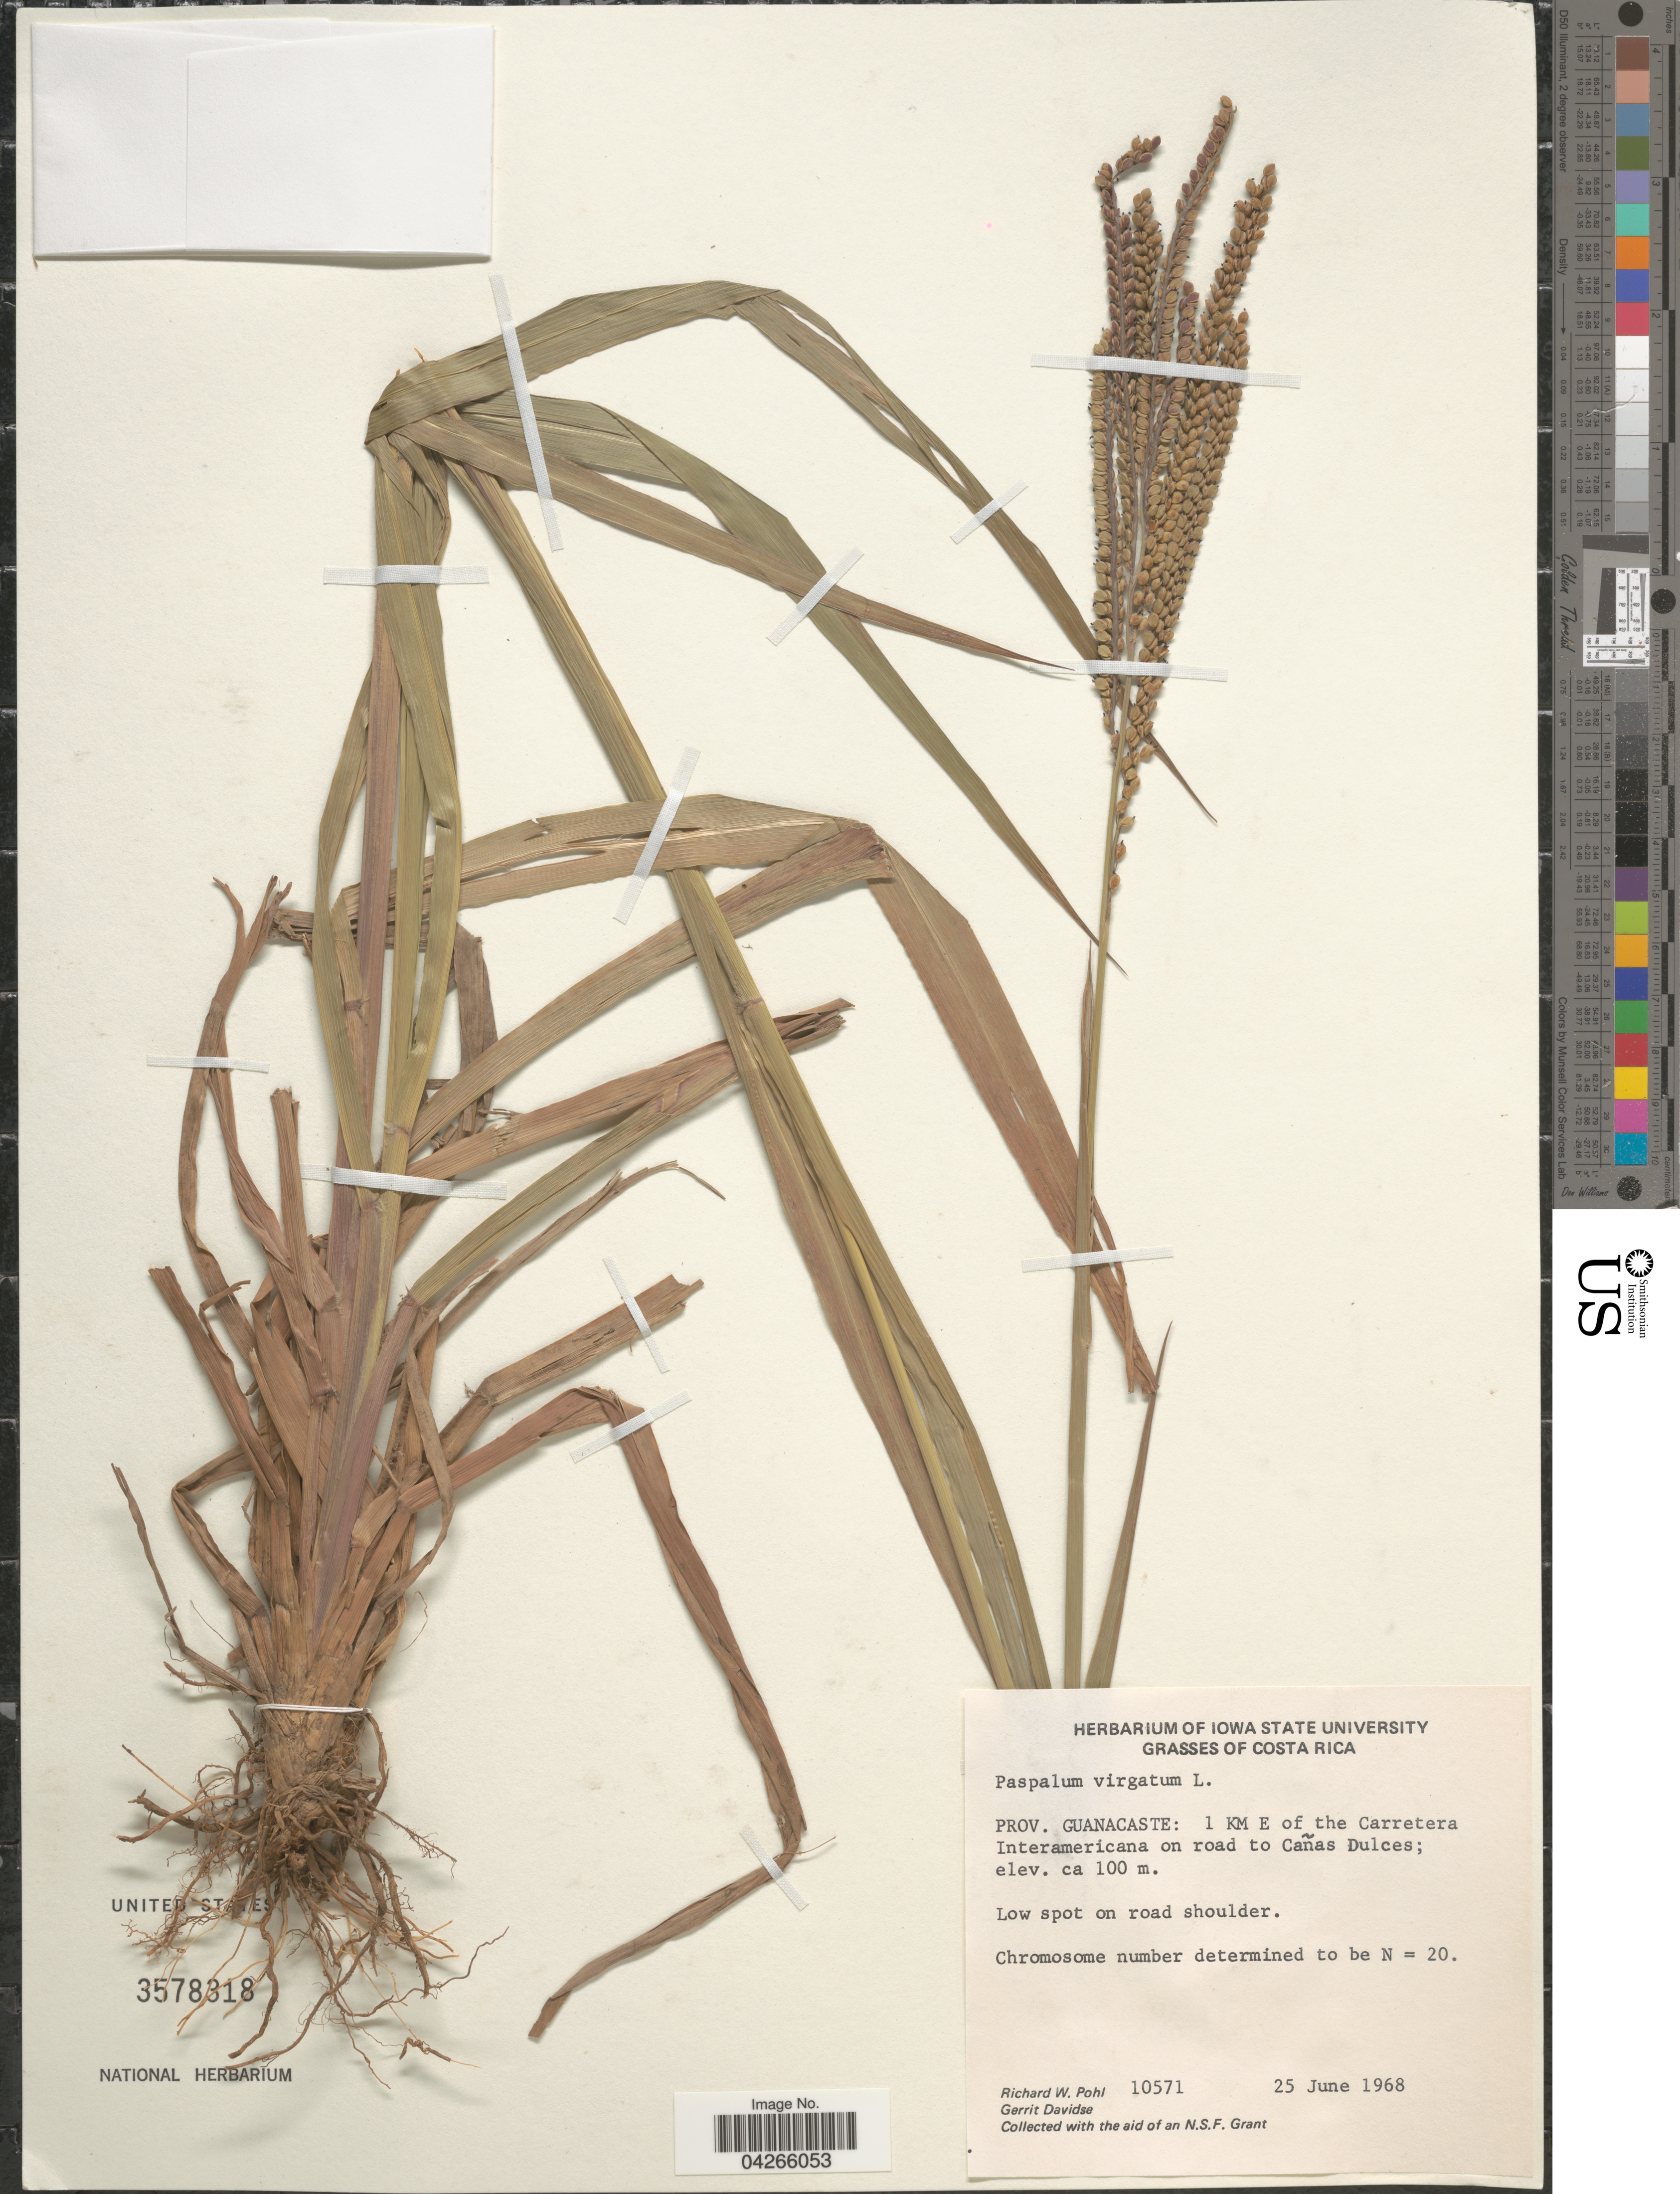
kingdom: Plantae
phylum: Tracheophyta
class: Liliopsida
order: Poales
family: Poaceae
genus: Paspalum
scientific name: Paspalum virgatum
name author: L.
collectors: R. W. Pohl & G. Davidse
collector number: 10571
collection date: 1968-06-25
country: Costa Rica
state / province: Guanacaste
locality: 1 KM E of the Carretera Interamericana on road to Cañas Dulces.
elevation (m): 100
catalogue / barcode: US 3578318